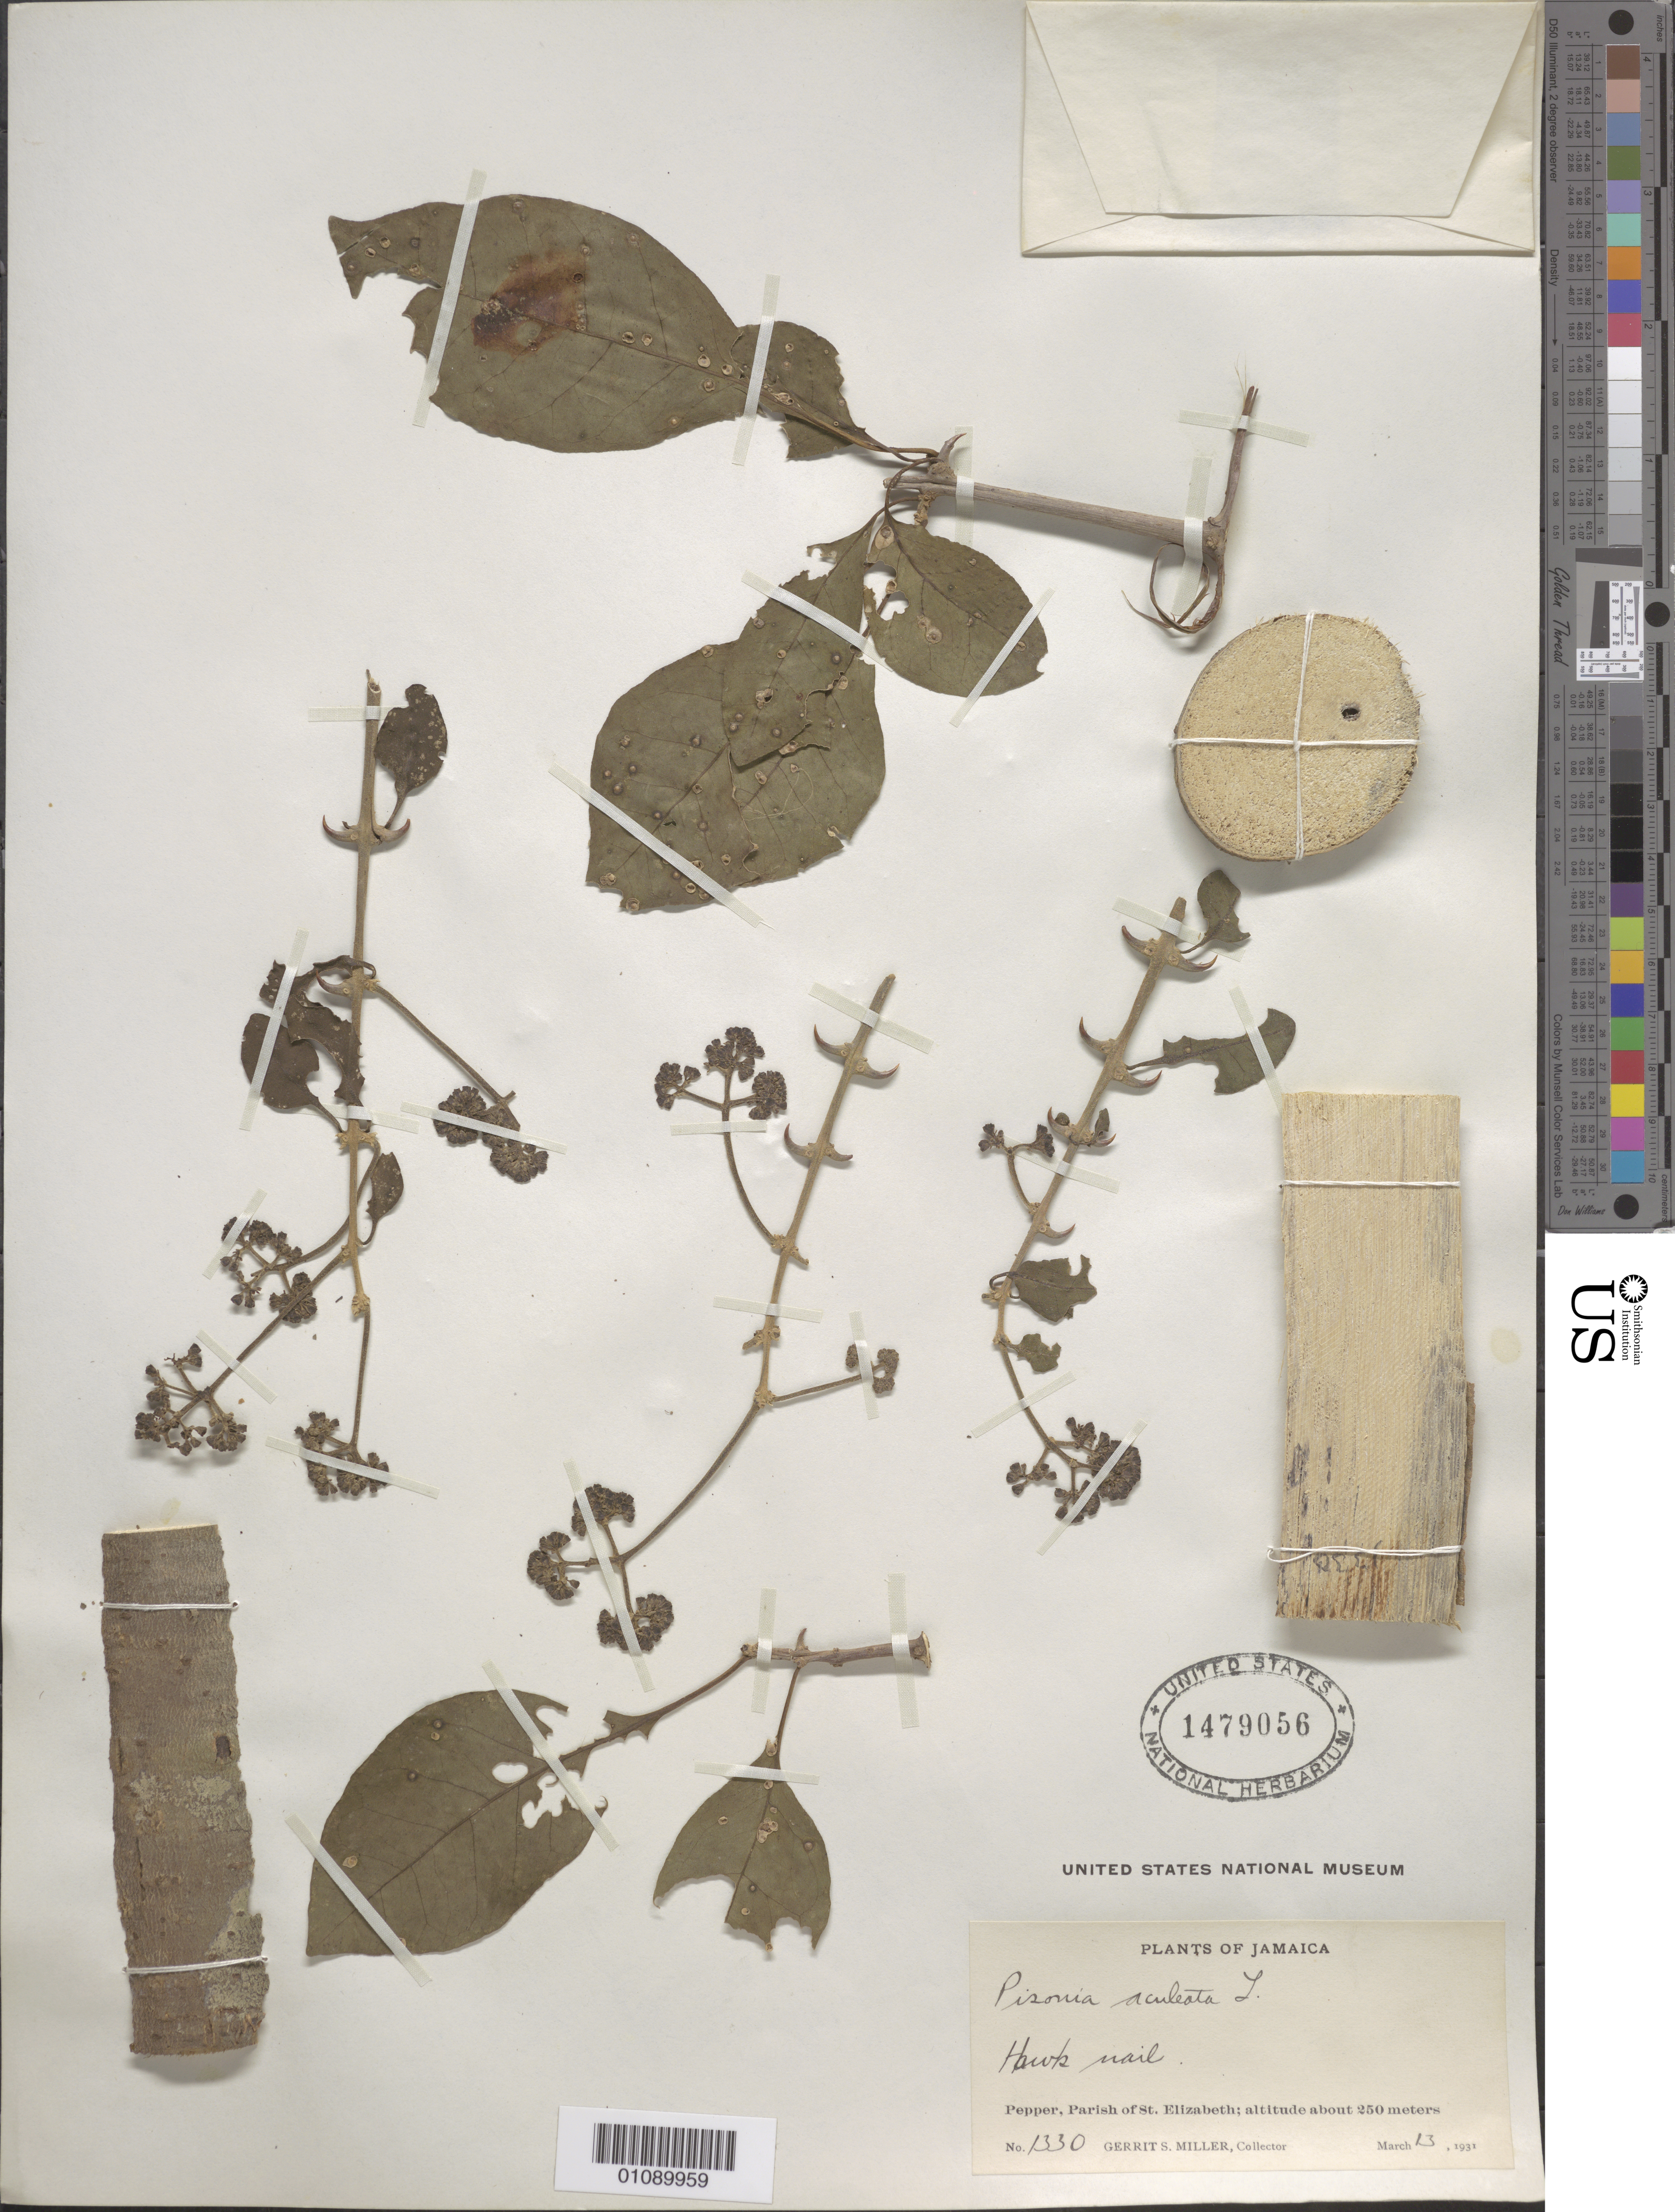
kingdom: Plantae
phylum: Tracheophyta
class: Magnoliopsida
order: Caryophyllales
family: Nyctaginaceae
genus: Pisonia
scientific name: Pisonia aculeata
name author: L.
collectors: G. S. Miller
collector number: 1330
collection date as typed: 13 Mar 1931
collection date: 1931-03-13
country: Jamaica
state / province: Saint Elizabeth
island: Jamaica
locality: Pepper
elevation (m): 250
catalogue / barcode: US 1479056